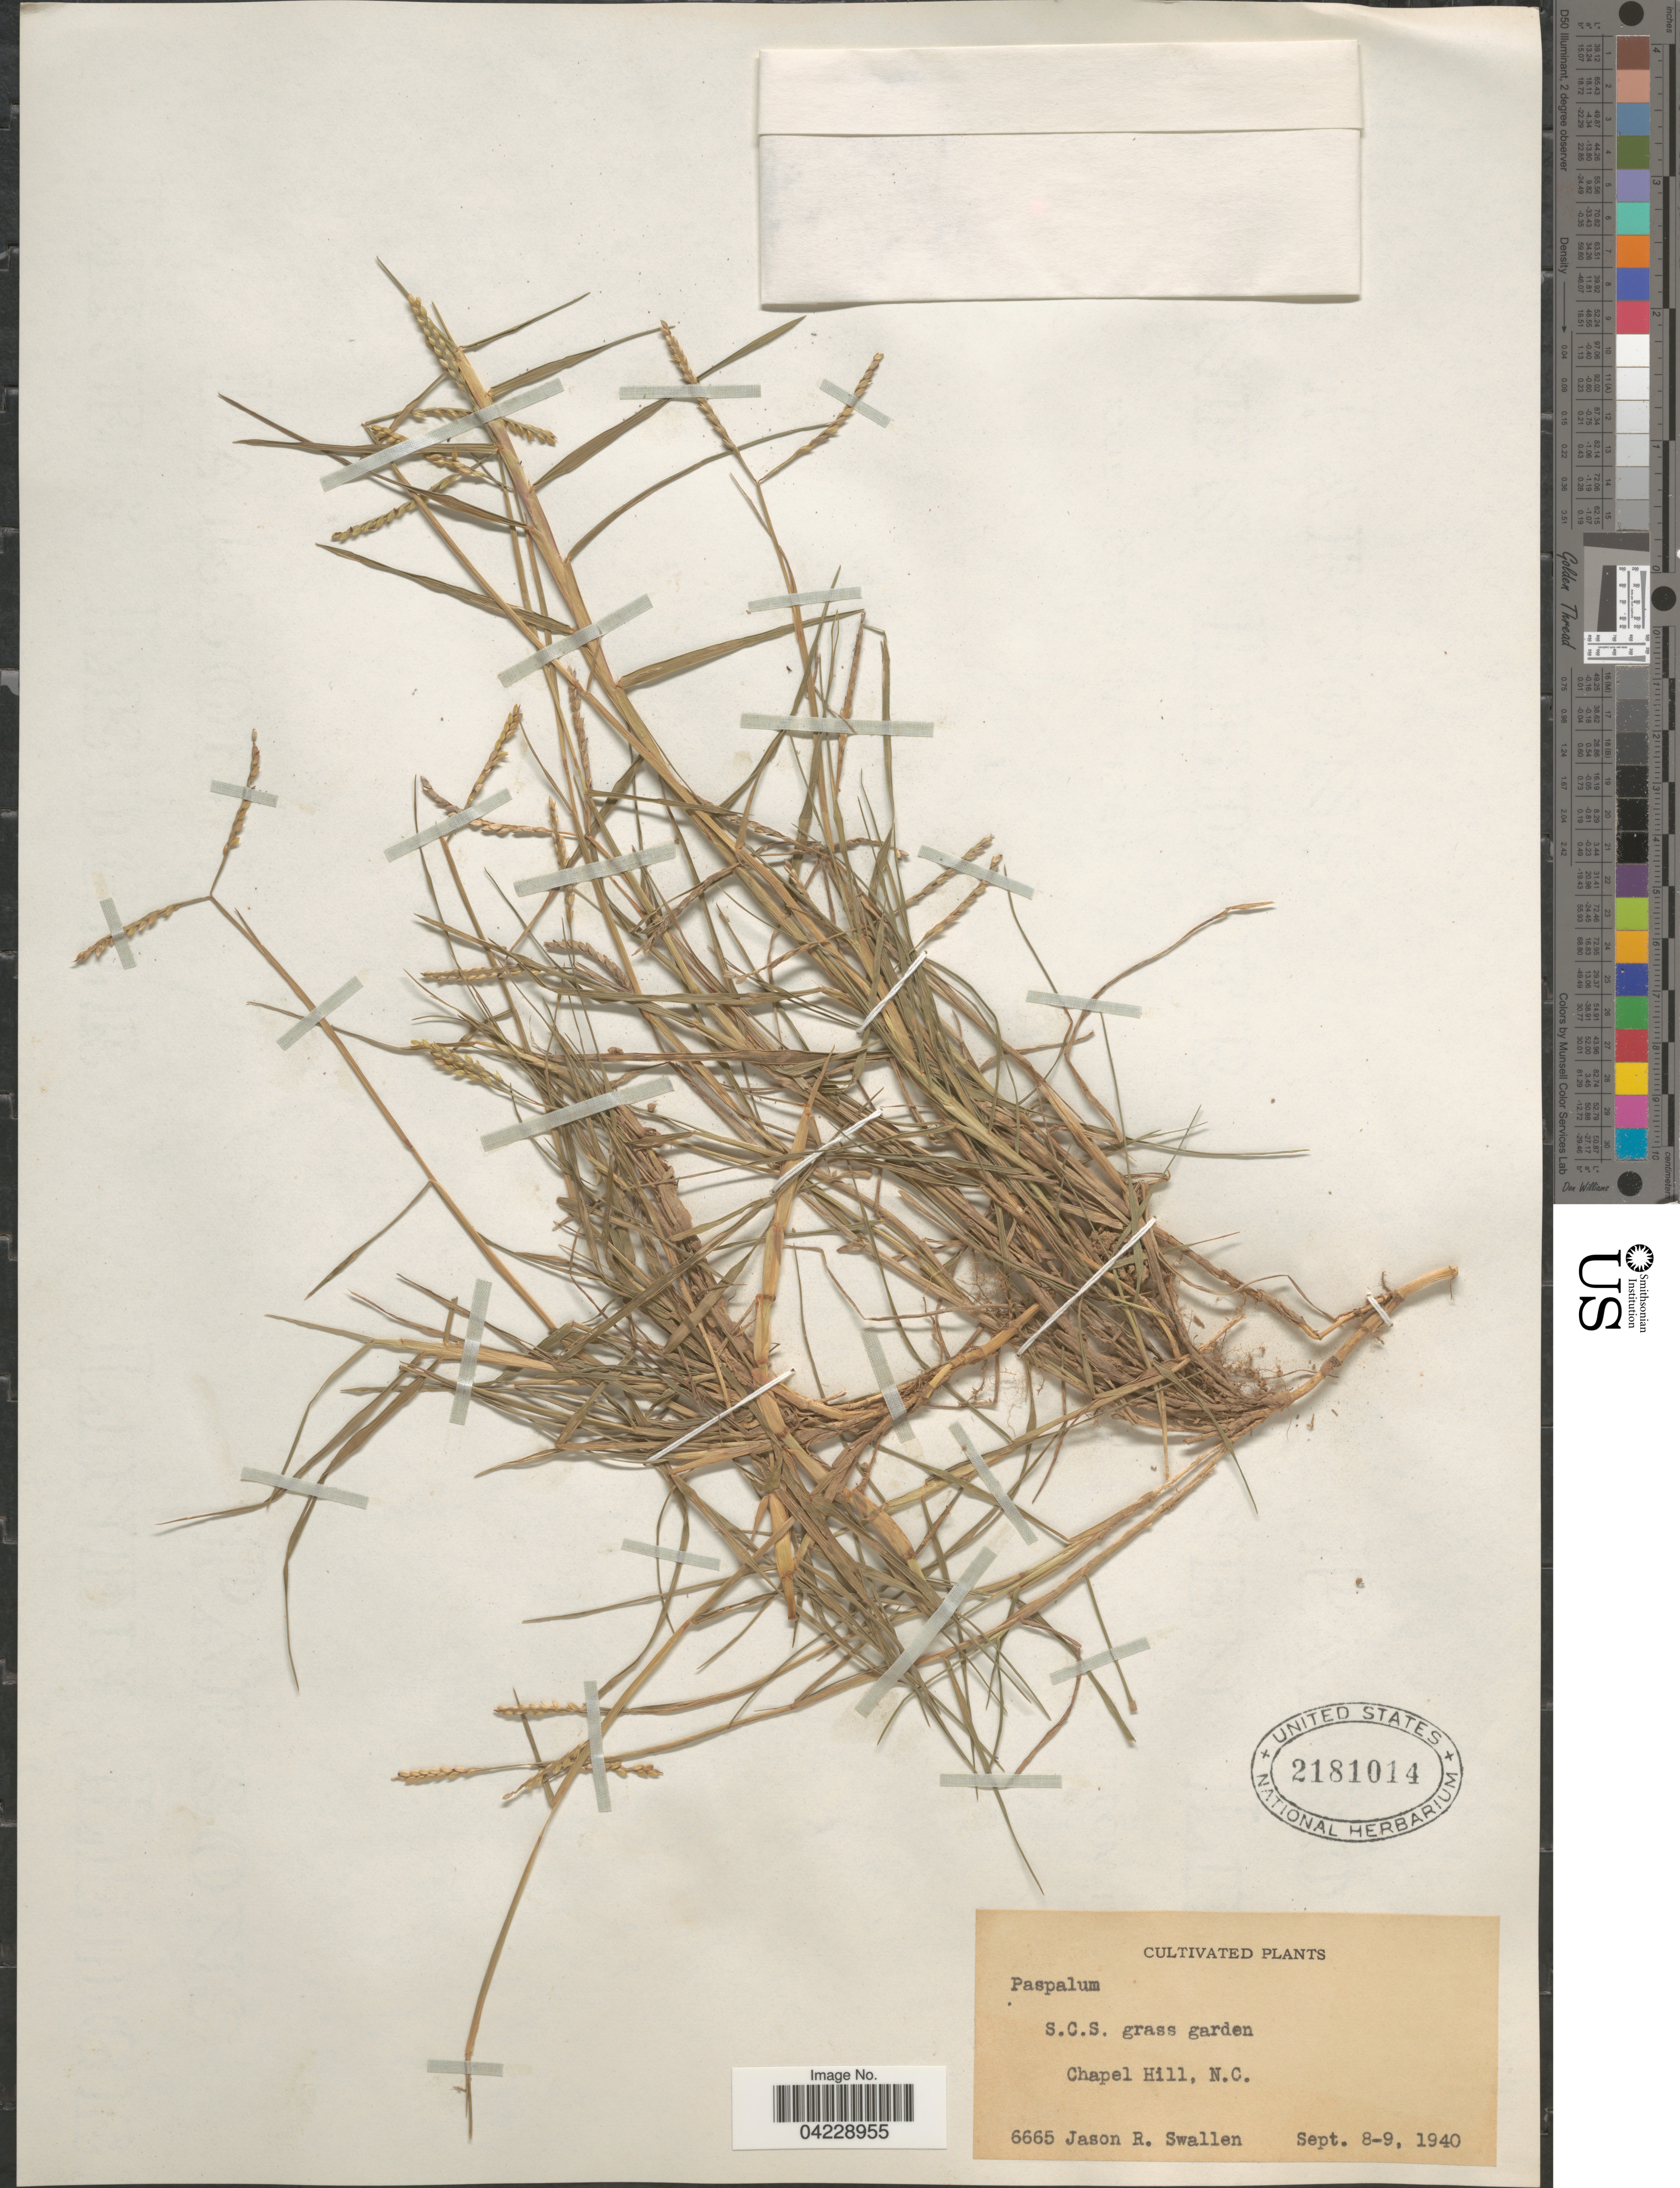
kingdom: Plantae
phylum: Tracheophyta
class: Liliopsida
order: Poales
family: Poaceae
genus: Paspalum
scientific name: Paspalum sp.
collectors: J. R. Swallen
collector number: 6665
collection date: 1940-09-08/1940-09-09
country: United States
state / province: North Carolina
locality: S.C.S. grass garden. Chapel Hill.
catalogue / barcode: US 2181014